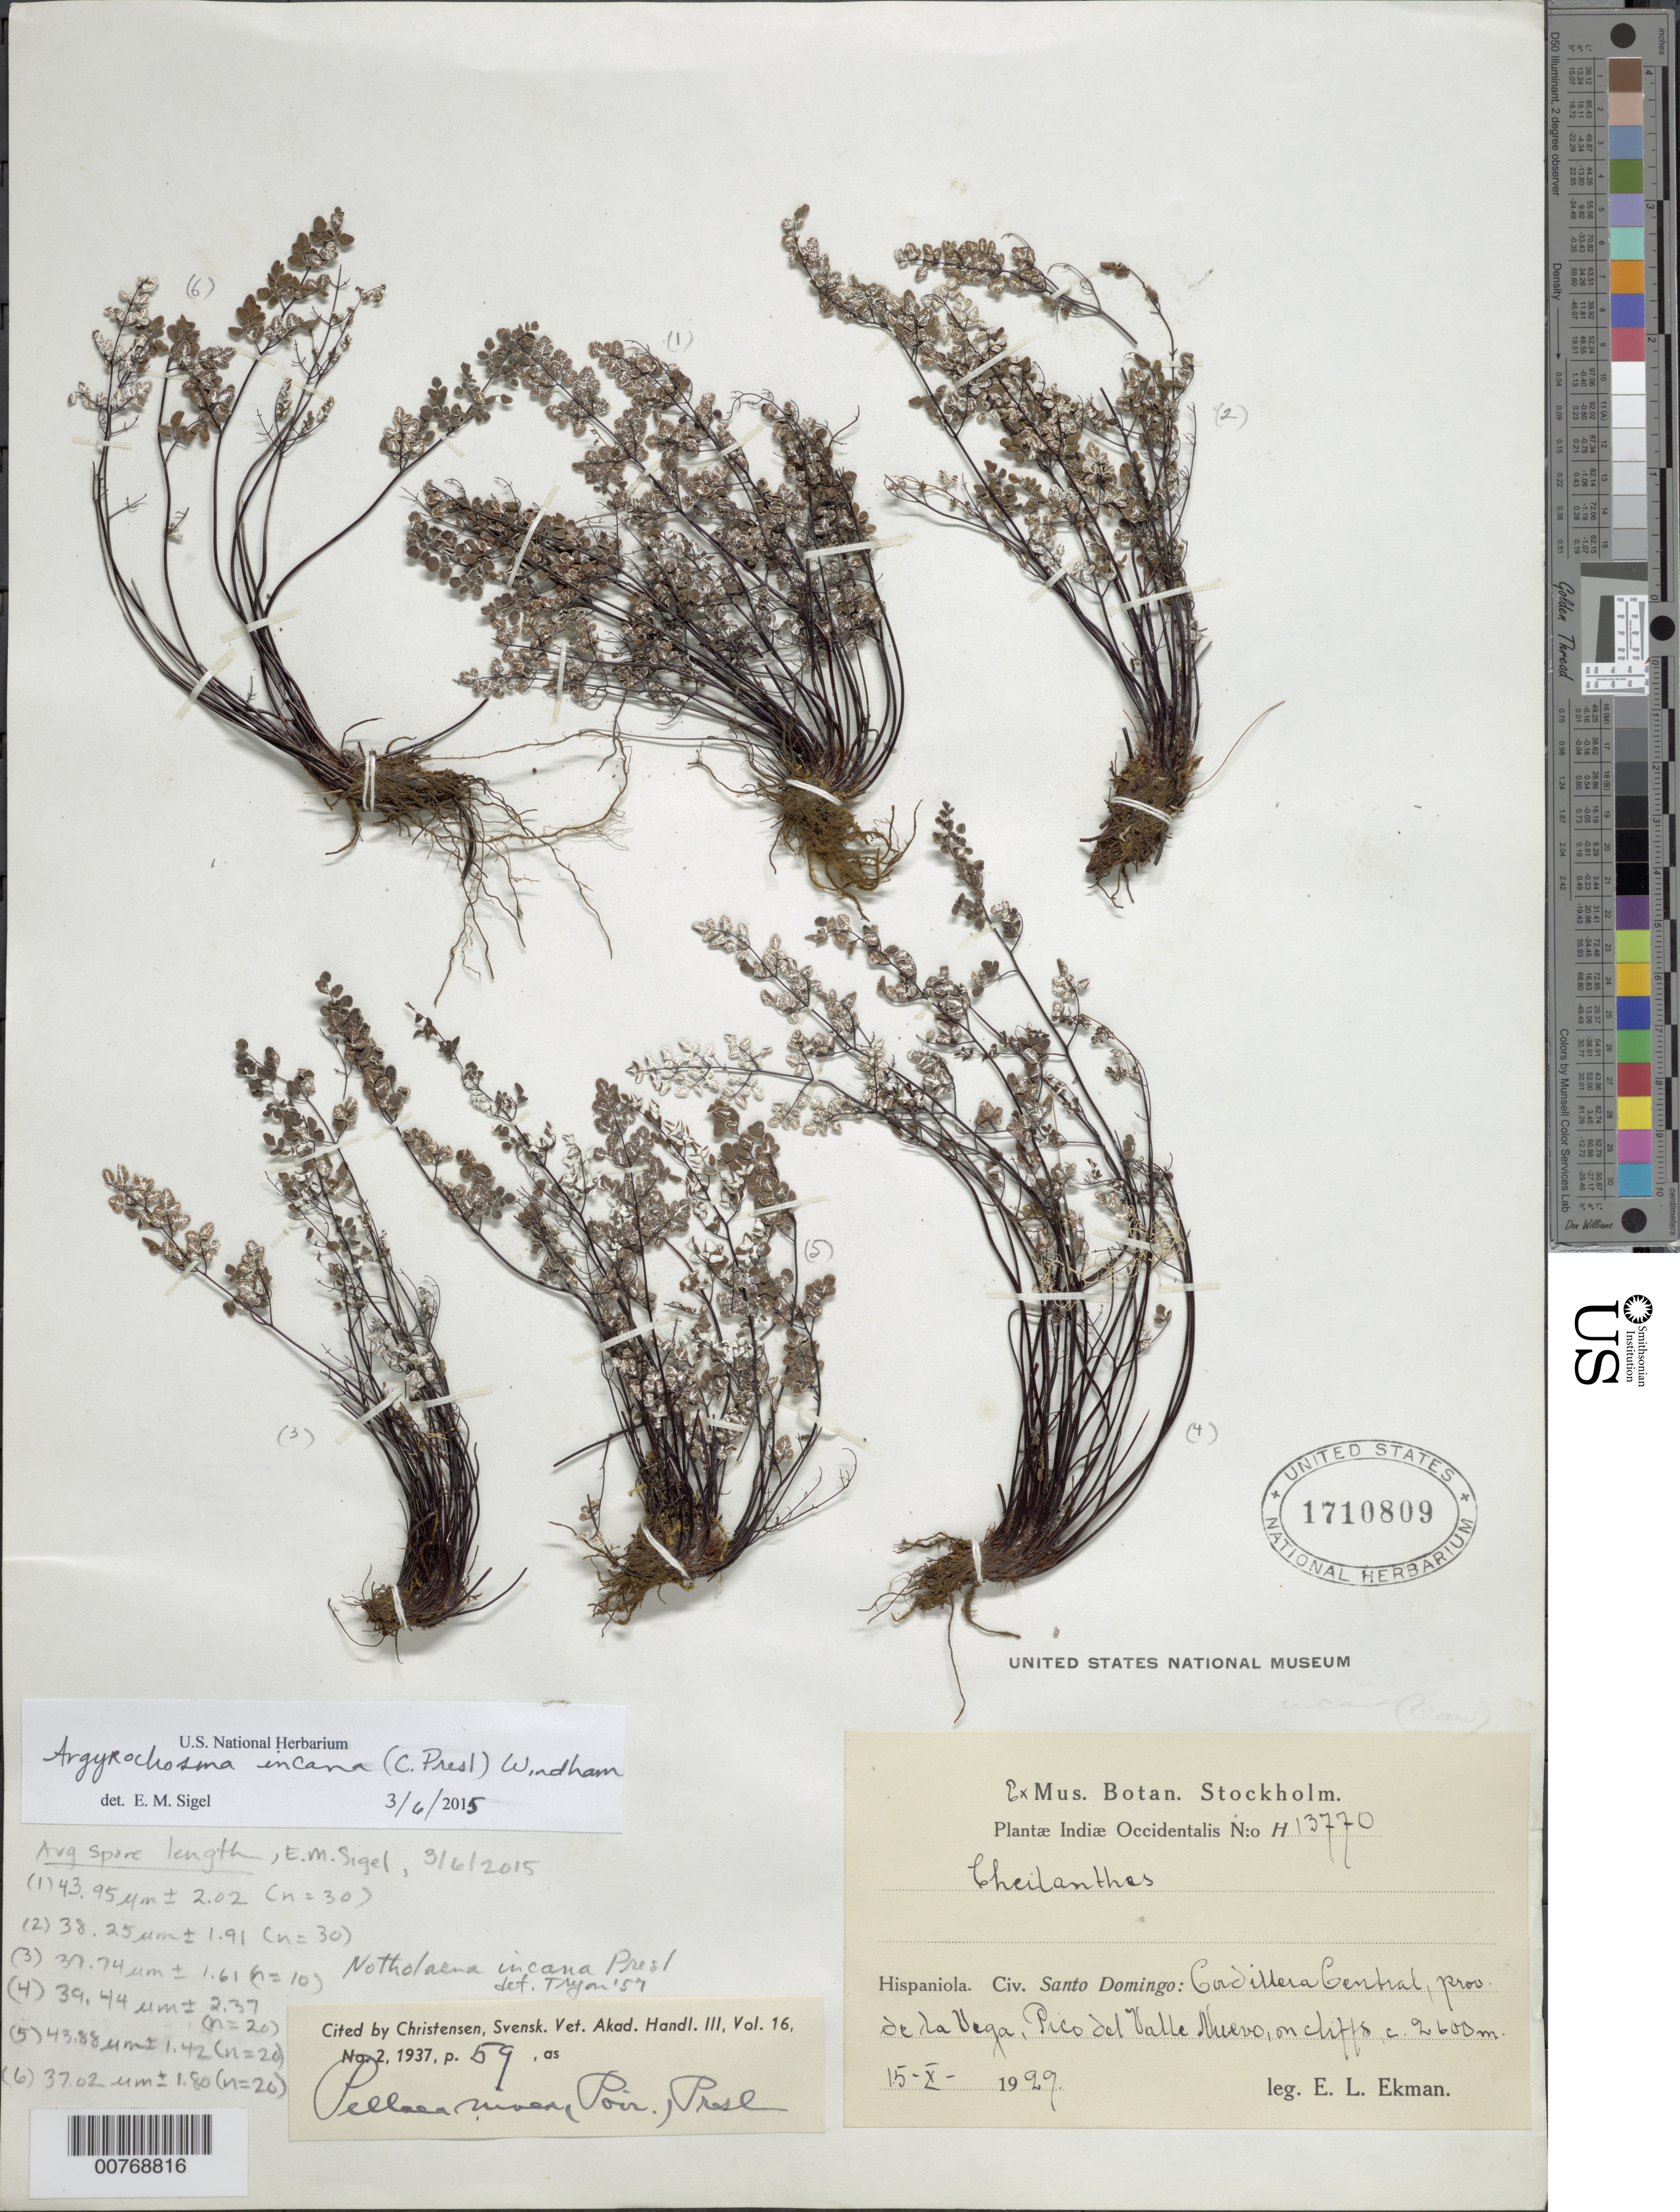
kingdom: Plantae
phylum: Tracheophyta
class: Polypodiopsida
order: Polypodiales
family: Pteridaceae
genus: Argyrochosma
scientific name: Argyrochosma incana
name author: (C. Presl) Windham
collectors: E. L. Ekman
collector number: H 13770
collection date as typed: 15 Oct 1929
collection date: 1929-10-15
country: Dominican Republic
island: Hispaniola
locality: Santo Domingo, Cordillera Central, Provincia de La Vega, Pico del Valle Nuevo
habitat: On cliffs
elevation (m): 2600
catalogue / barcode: US 1710809